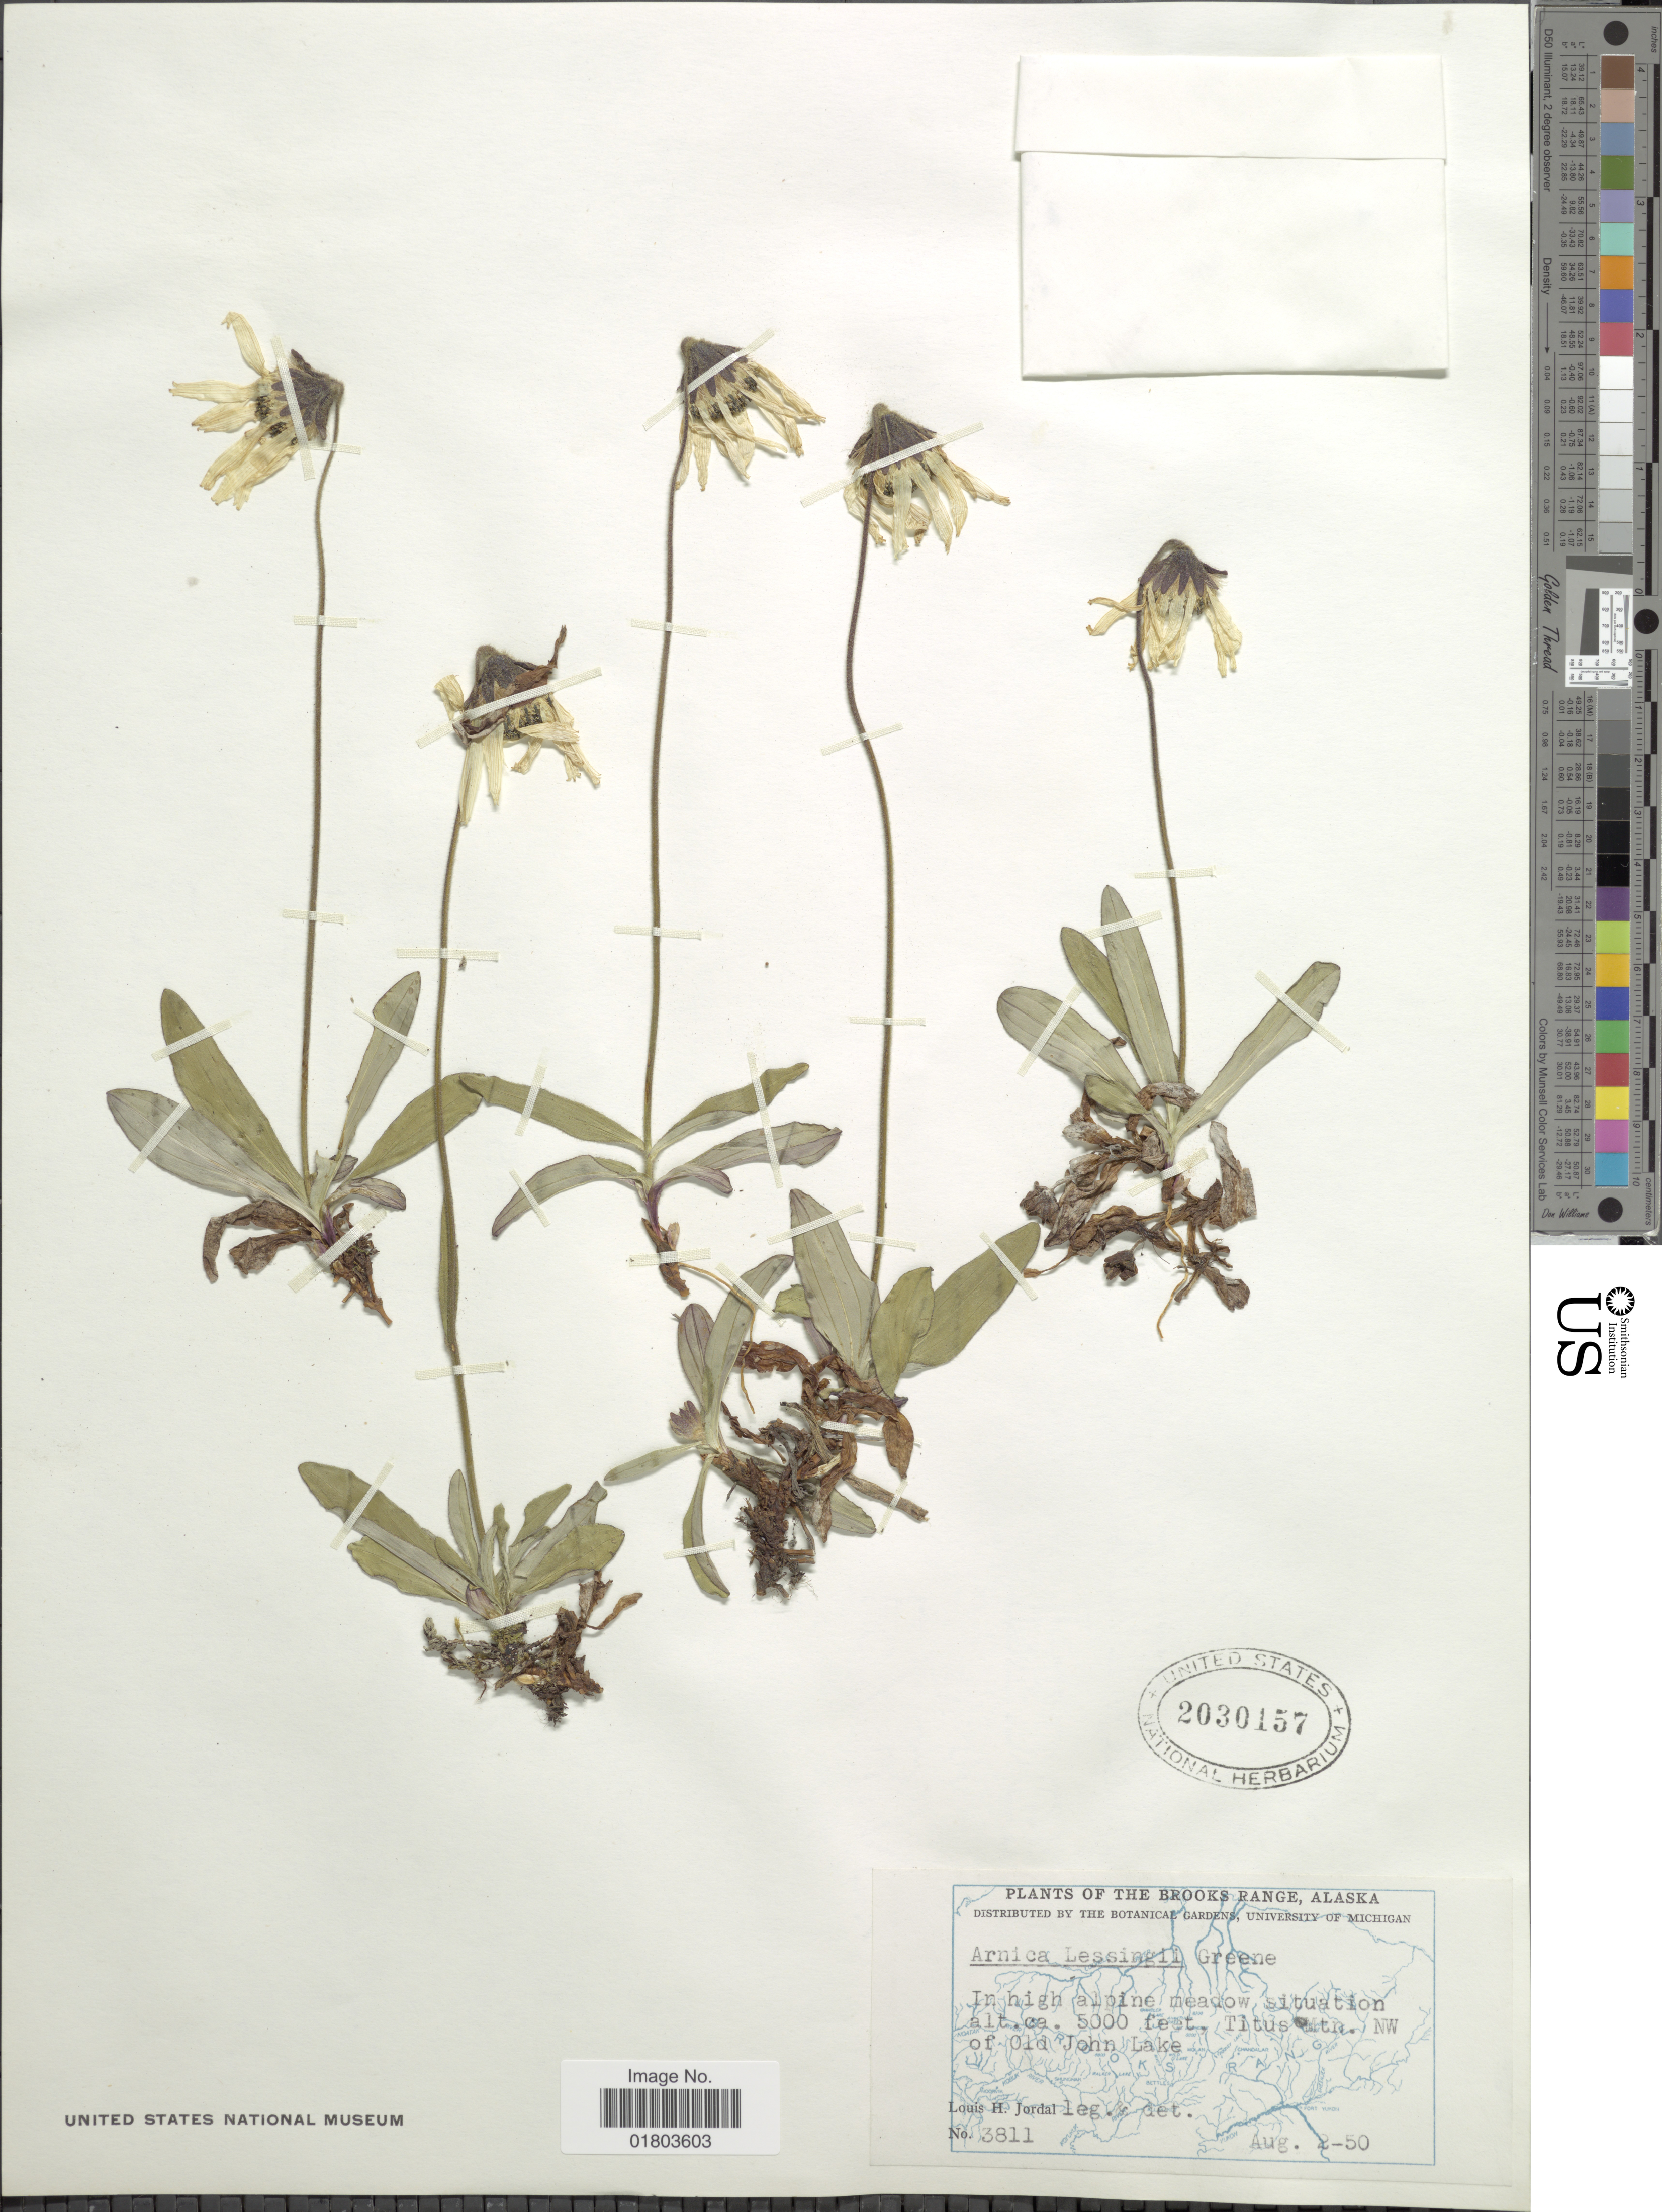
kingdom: Plantae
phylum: Tracheophyta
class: Magnoliopsida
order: Asterales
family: Asteraceae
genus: Arnica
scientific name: Arnica lessingii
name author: (Torr. & A. Gray) Greene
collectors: L. Jordal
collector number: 3811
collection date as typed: Transcribed d/m/y: 2/8/50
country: United States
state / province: Alaska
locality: The Brooks Range, In high alpine meadow situation, Titus Mtn NW of Old John Lake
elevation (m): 1524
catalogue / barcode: US 2030157